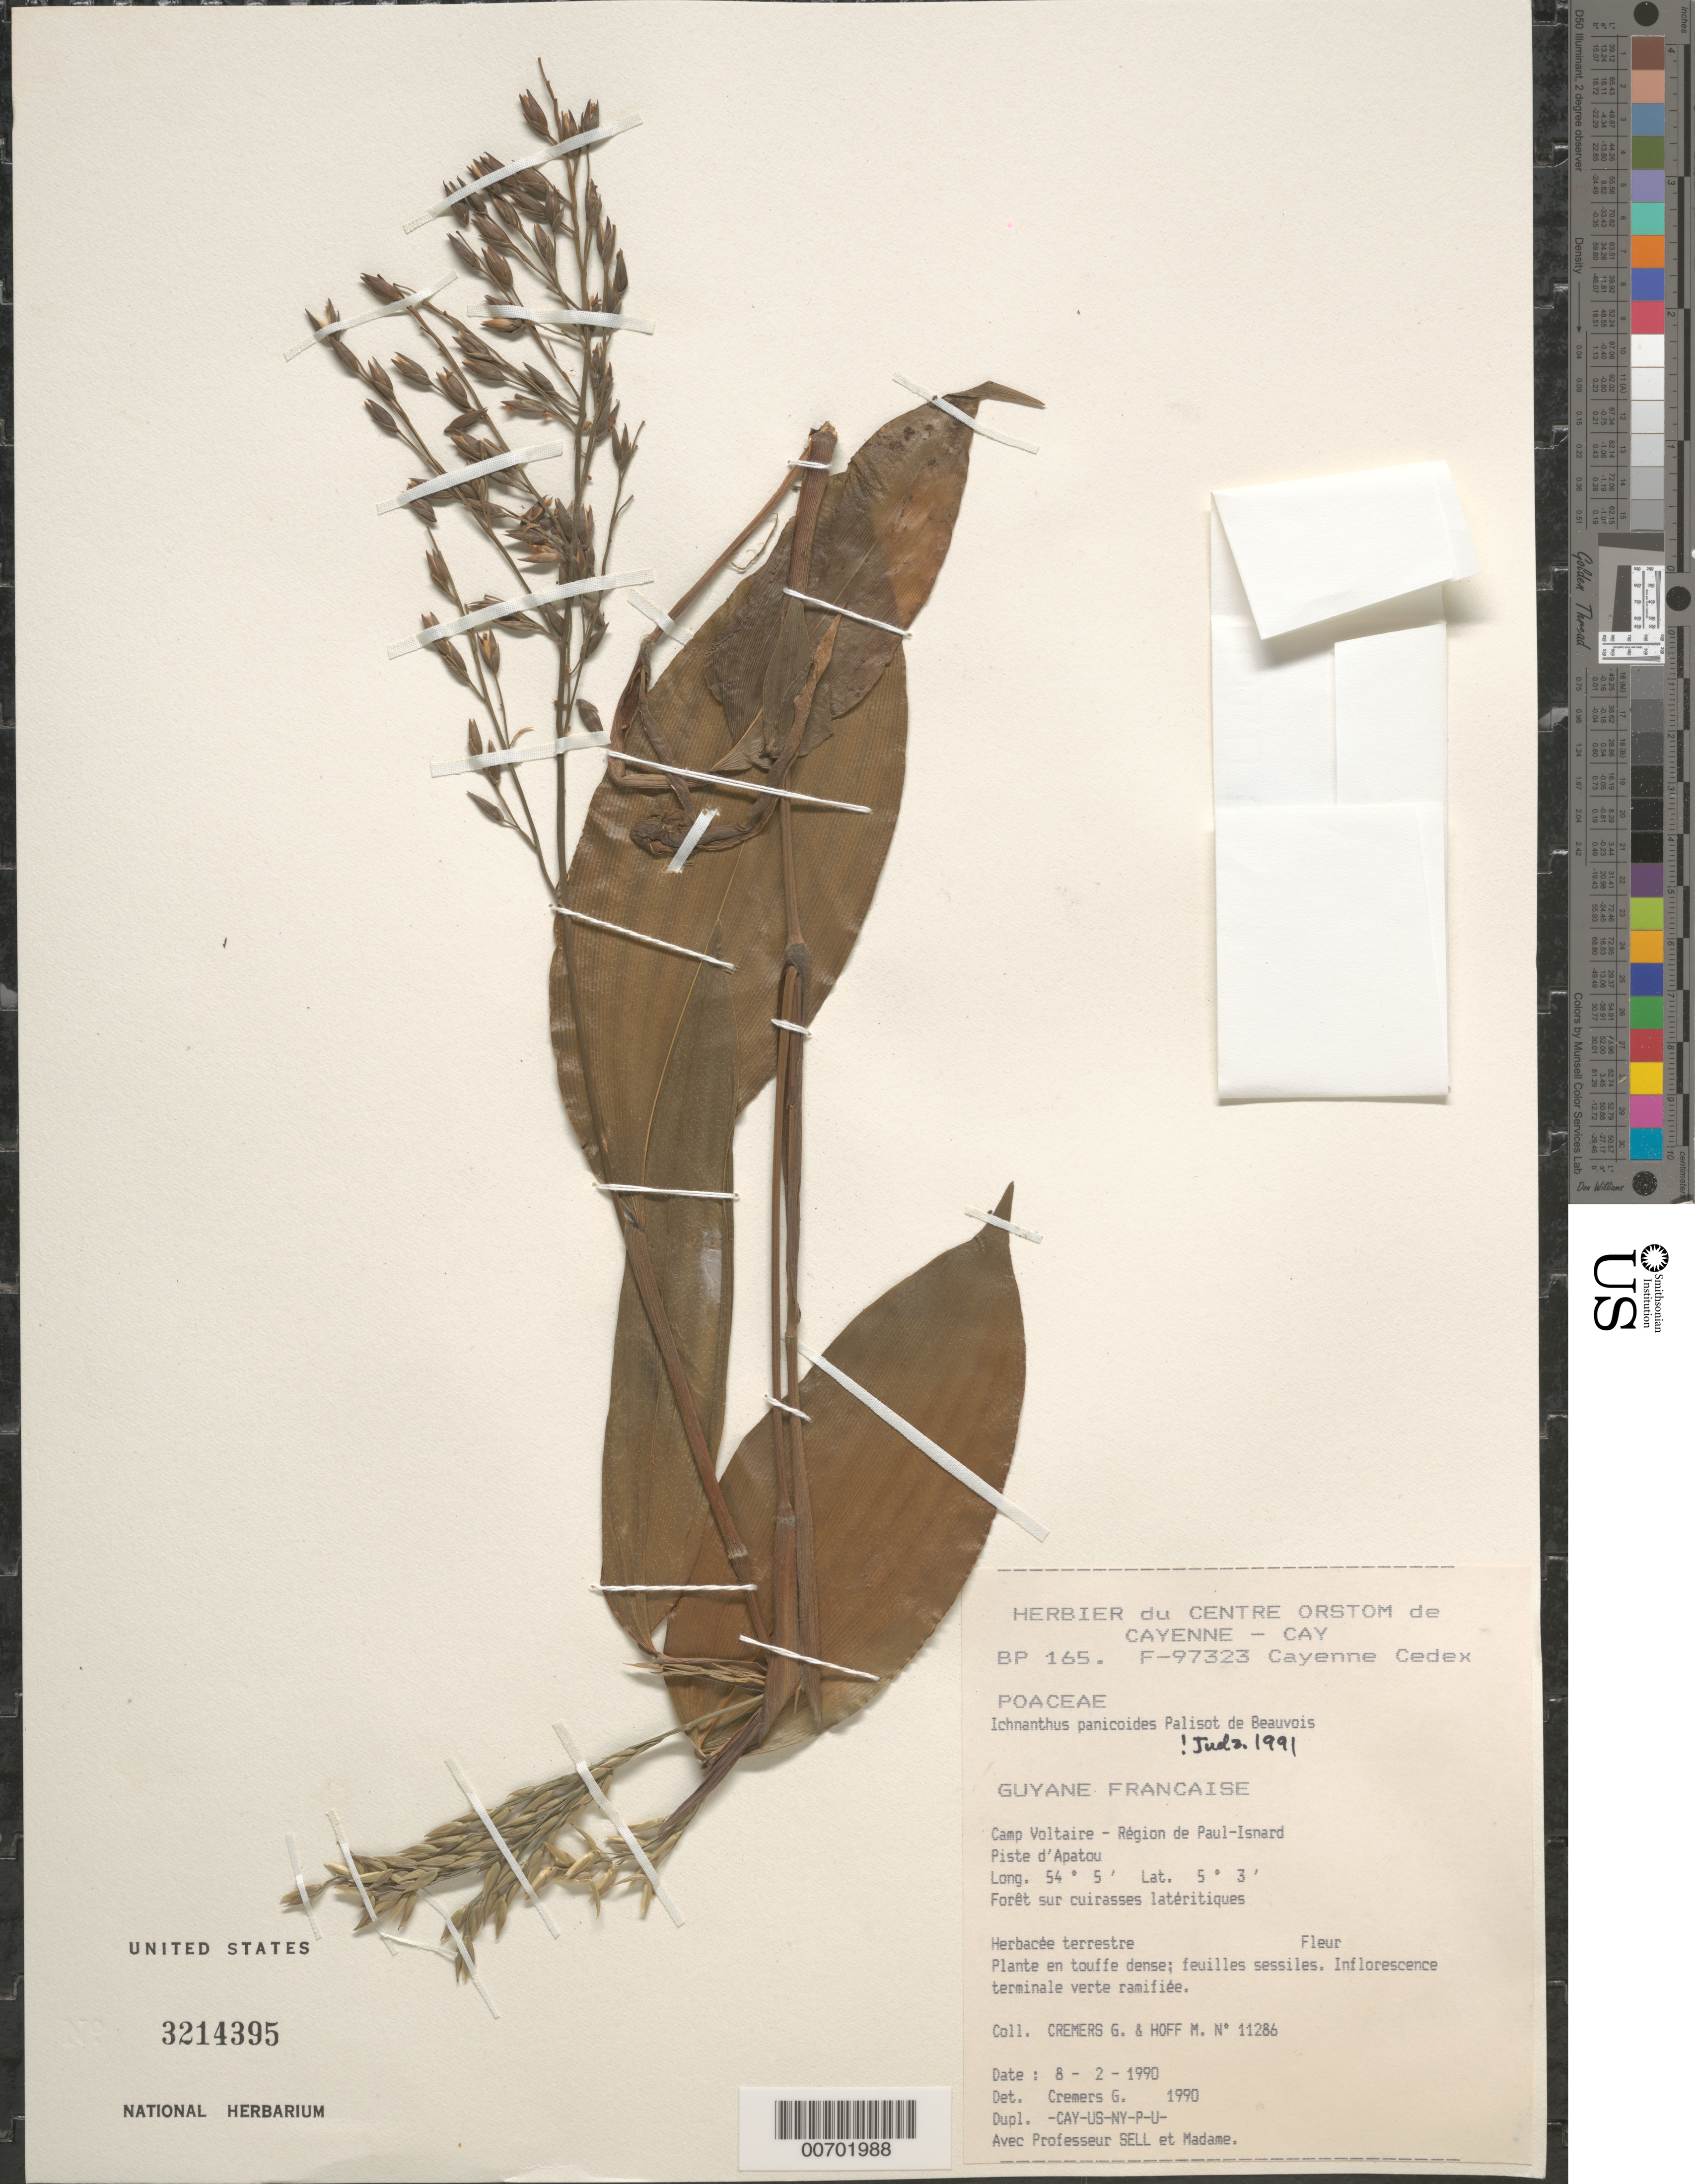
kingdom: Plantae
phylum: Tracheophyta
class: Liliopsida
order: Poales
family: Poaceae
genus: Ichnanthus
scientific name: Ichnanthus panicoides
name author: P. Beauv.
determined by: Judziewicz, E. J.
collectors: G. Cremers & M. Hoff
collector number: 11286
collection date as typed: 8-Feb-90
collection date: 1990-02-08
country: French Guiana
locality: Camp Voltaire, région de Paul-Isnard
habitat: Forêt sur cuirasses latéritiques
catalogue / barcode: US 3214395